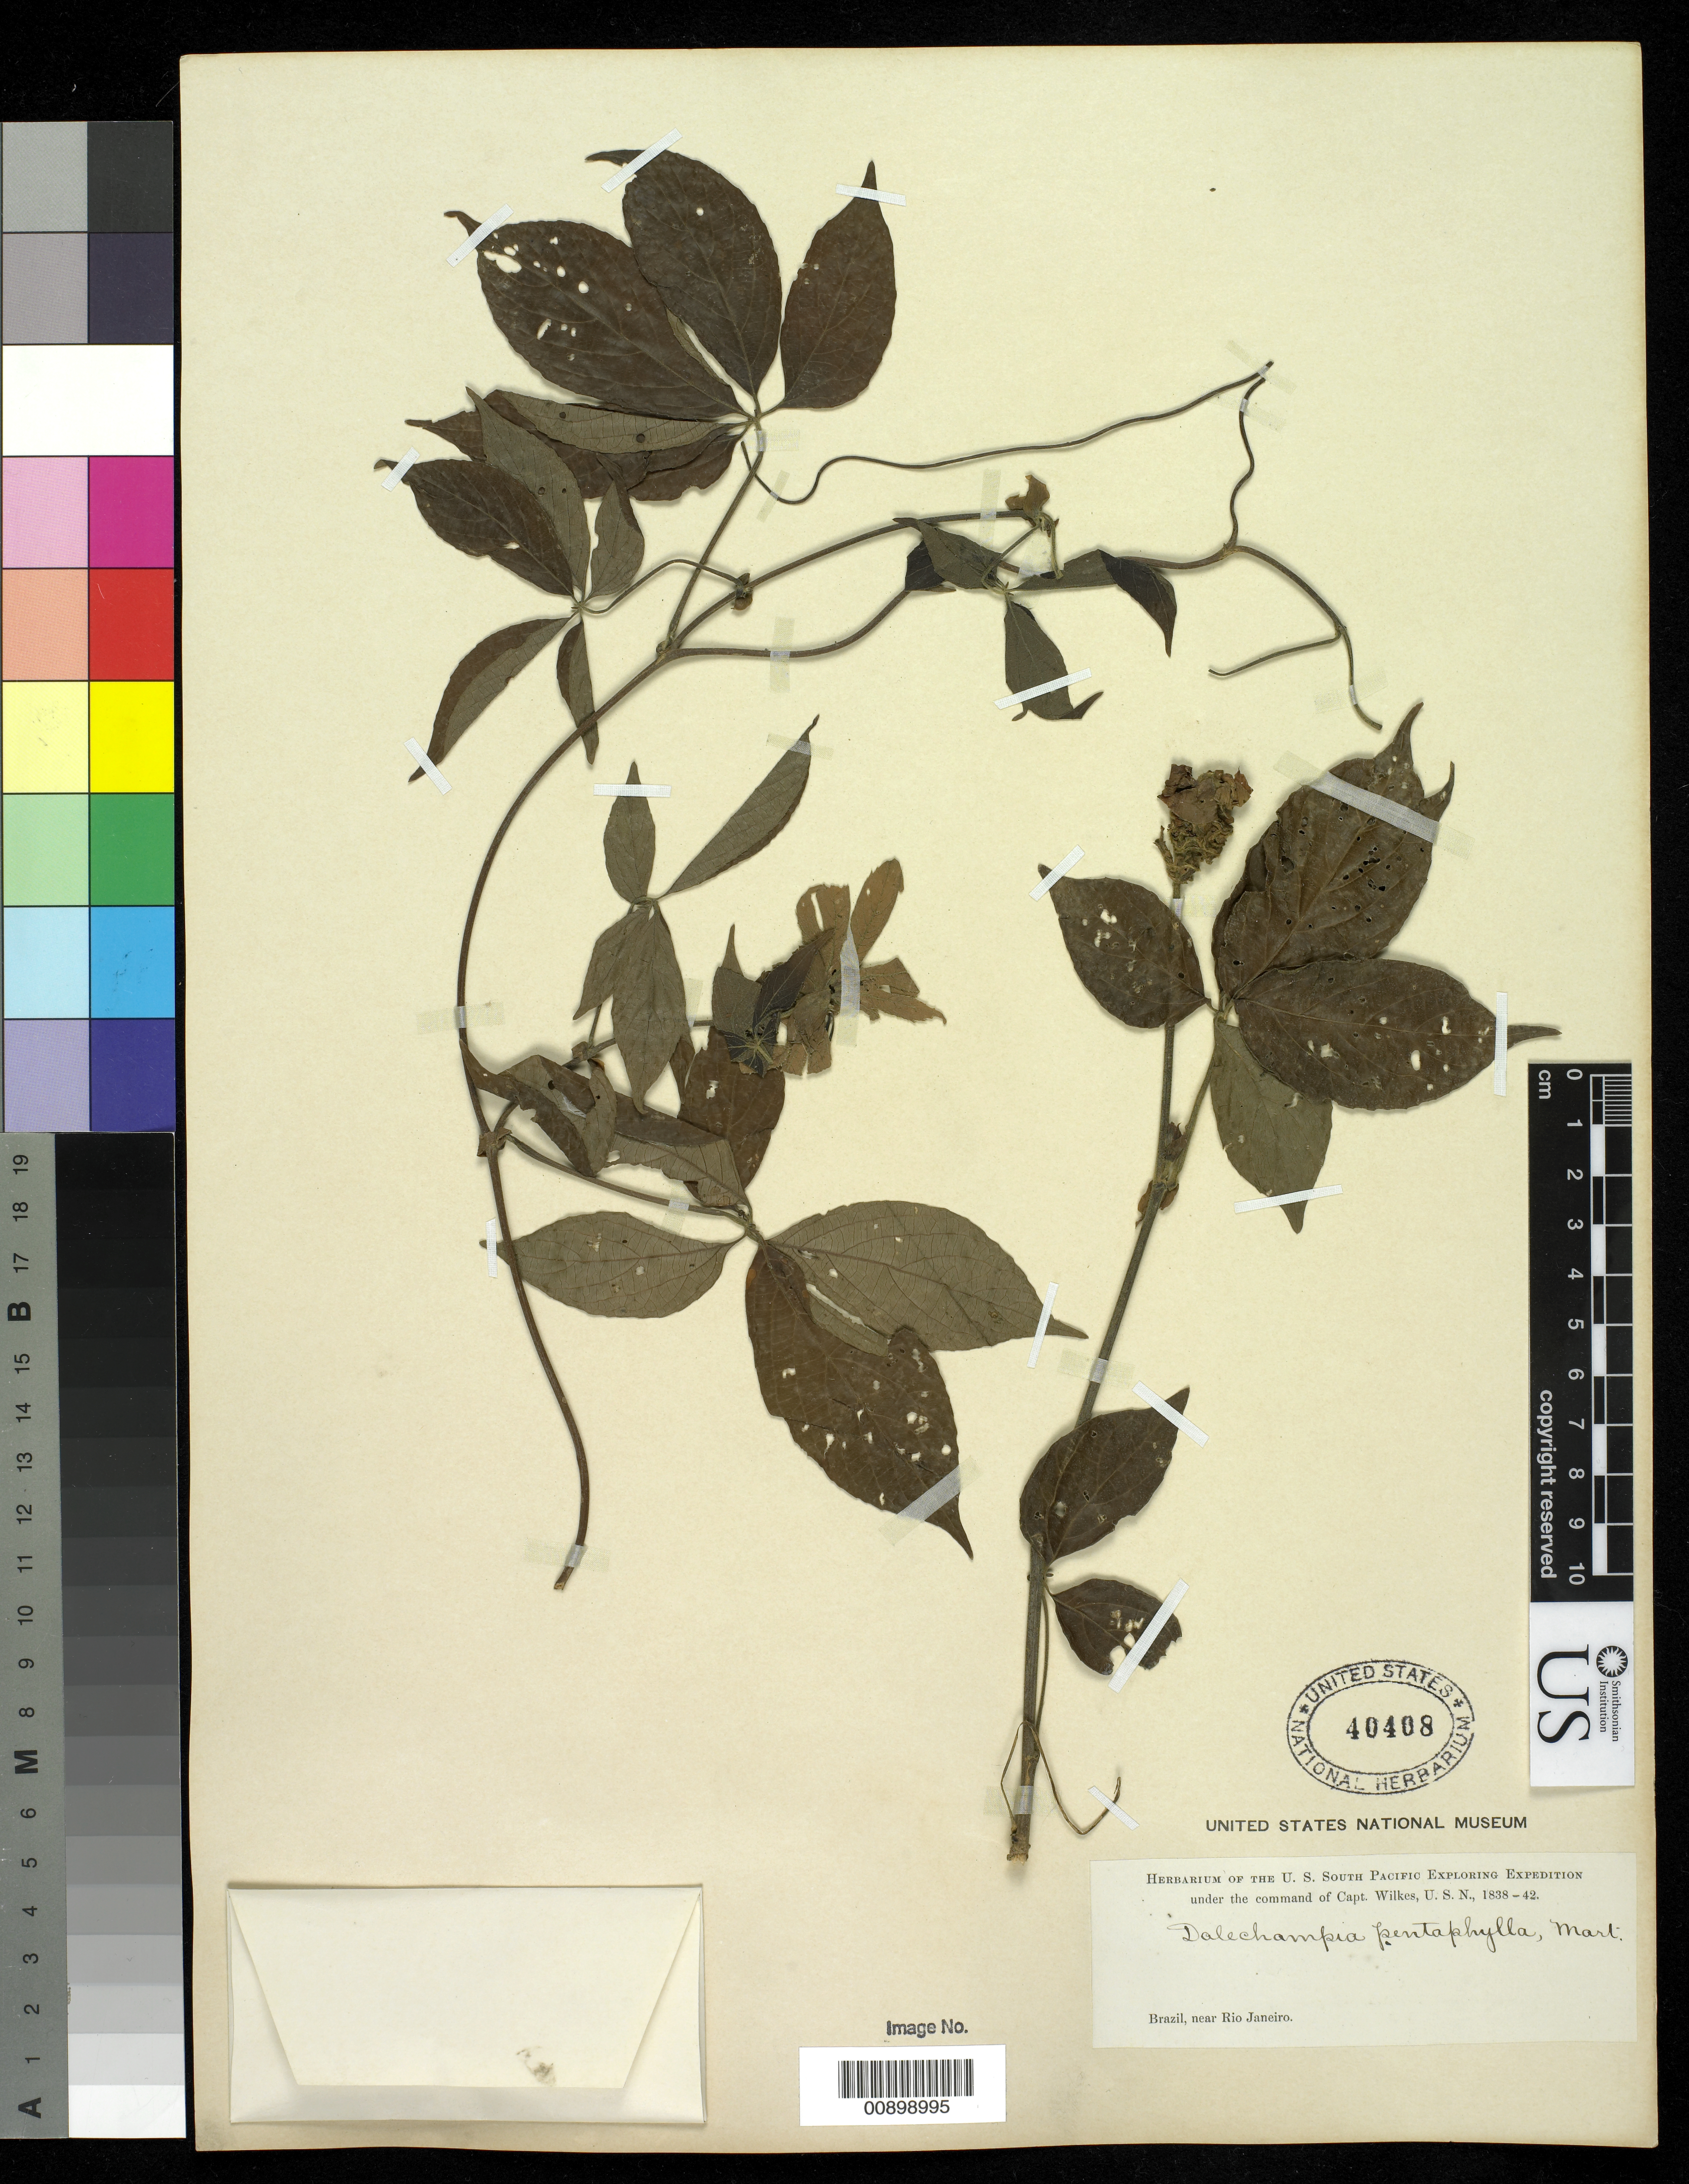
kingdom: Plantae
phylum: Tracheophyta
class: Magnoliopsida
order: Malpighiales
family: Euphorbiaceae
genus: Dalechampia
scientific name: Dalechampia pentaphylla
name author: Lam.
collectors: Wilkes Explor. Exped.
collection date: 1838/1842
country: Brazil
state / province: Rio de Janeiro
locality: Brazil, near Rio Janeiro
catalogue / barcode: US 40408